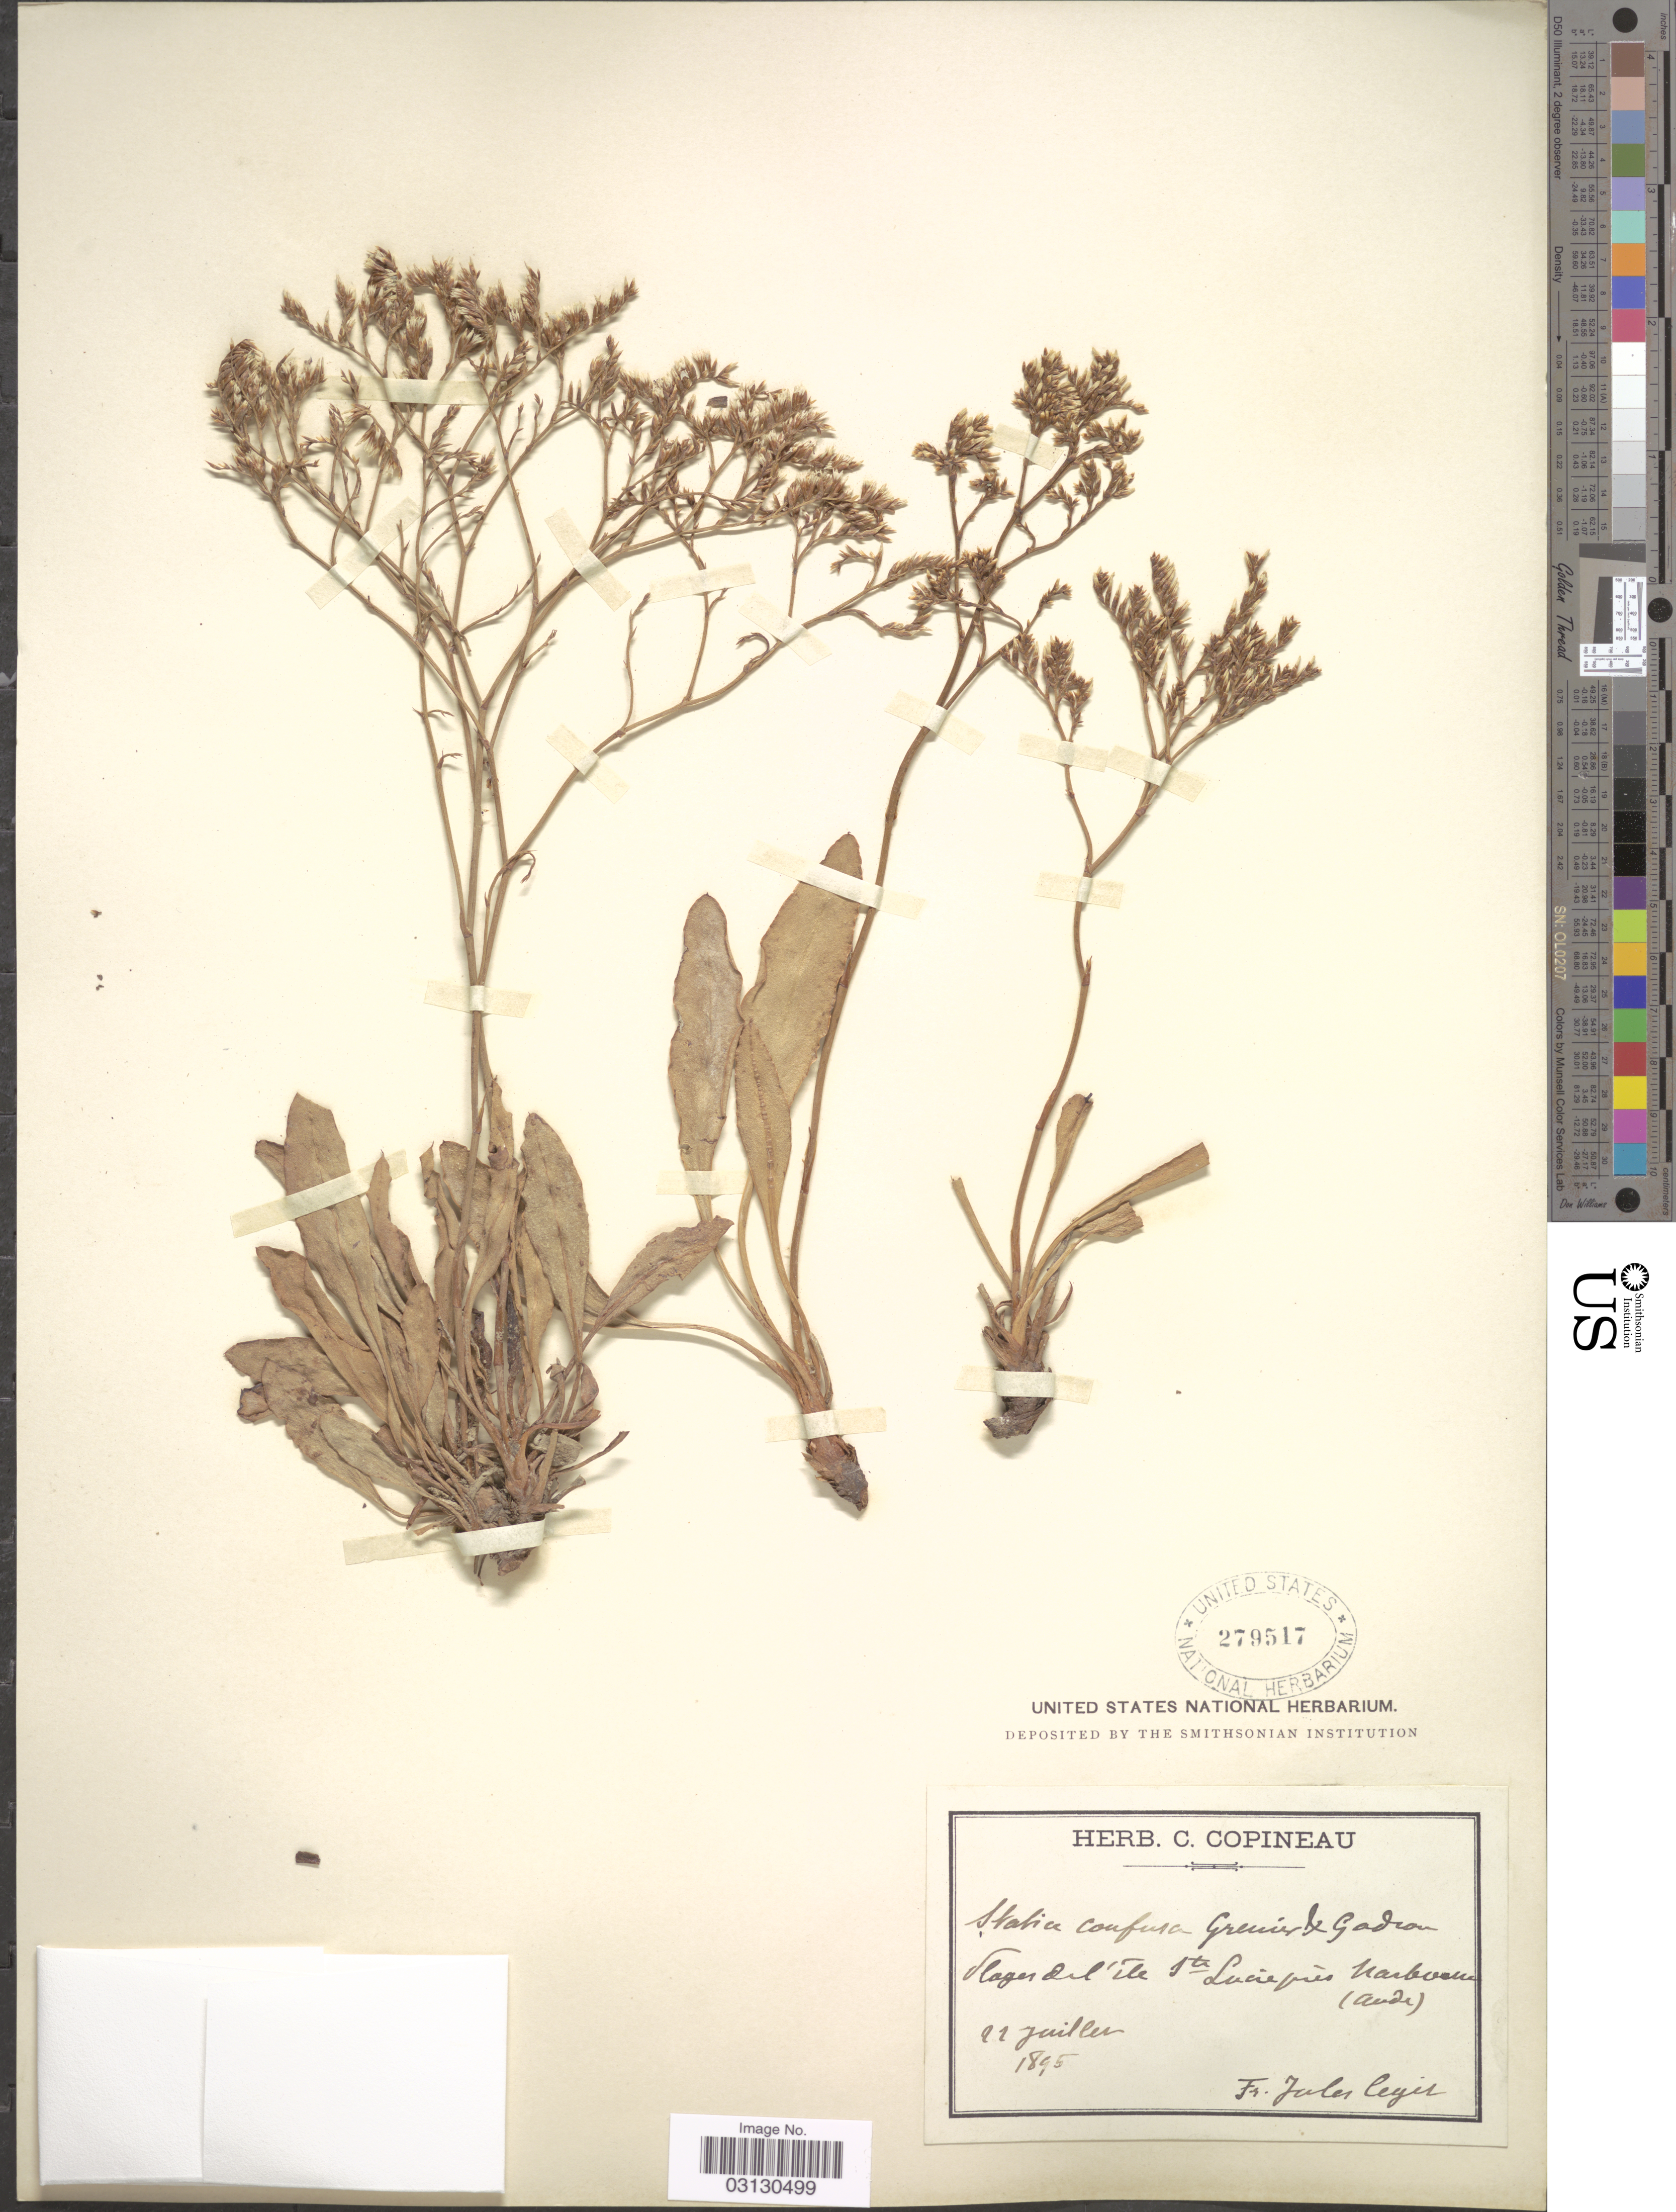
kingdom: Plantae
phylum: Tracheophyta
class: Magnoliopsida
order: Caryophyllales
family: Plumbaginaceae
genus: Limonium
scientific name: Limonium ramosissimum subsp. confusum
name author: (Gren. & Godr.) Pignatti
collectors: Jules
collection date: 1895-07-22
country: France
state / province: Occitanie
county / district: Aude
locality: Vlager del'íle ste Lucie près Narbonne (Aude).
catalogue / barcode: US 279517